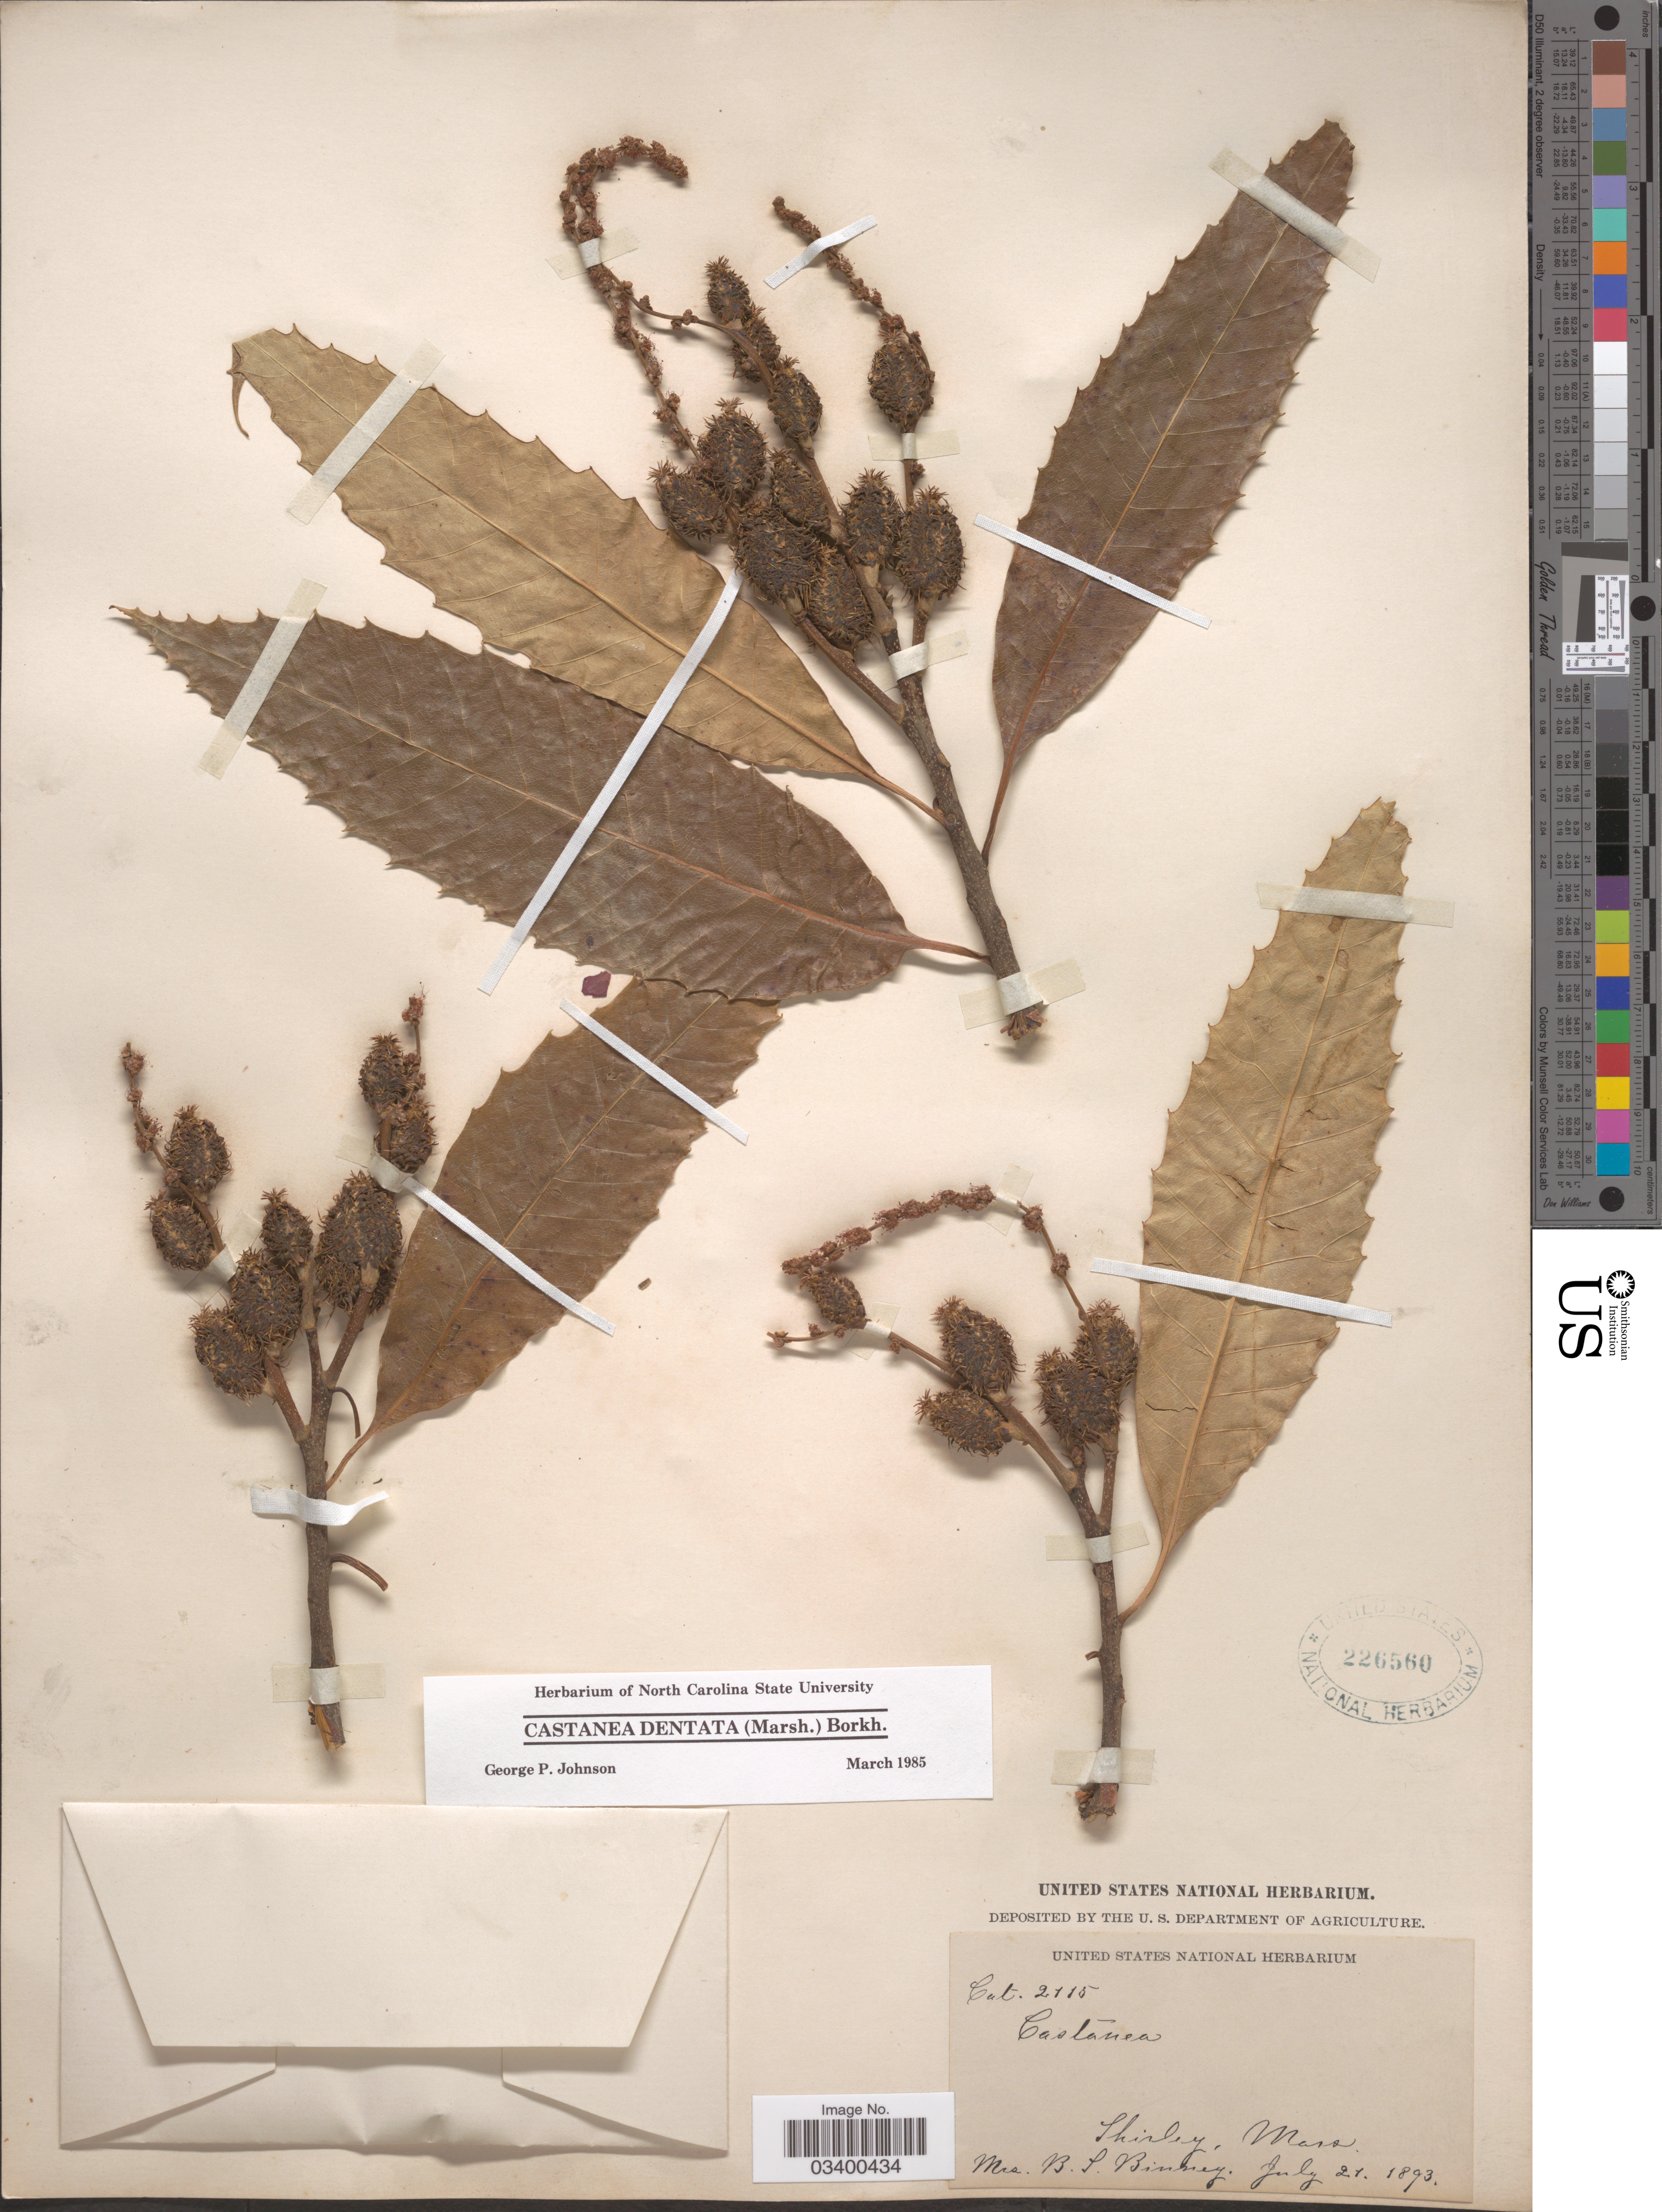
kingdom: Plantae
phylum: Tracheophyta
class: Magnoliopsida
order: Fagales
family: Fagaceae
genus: Castanea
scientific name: Castanea dentata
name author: (Marshall) Borkh.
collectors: B. Binney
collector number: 2115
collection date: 1893-07-21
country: United States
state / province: Massachusetts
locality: Shirley.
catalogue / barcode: US 226560